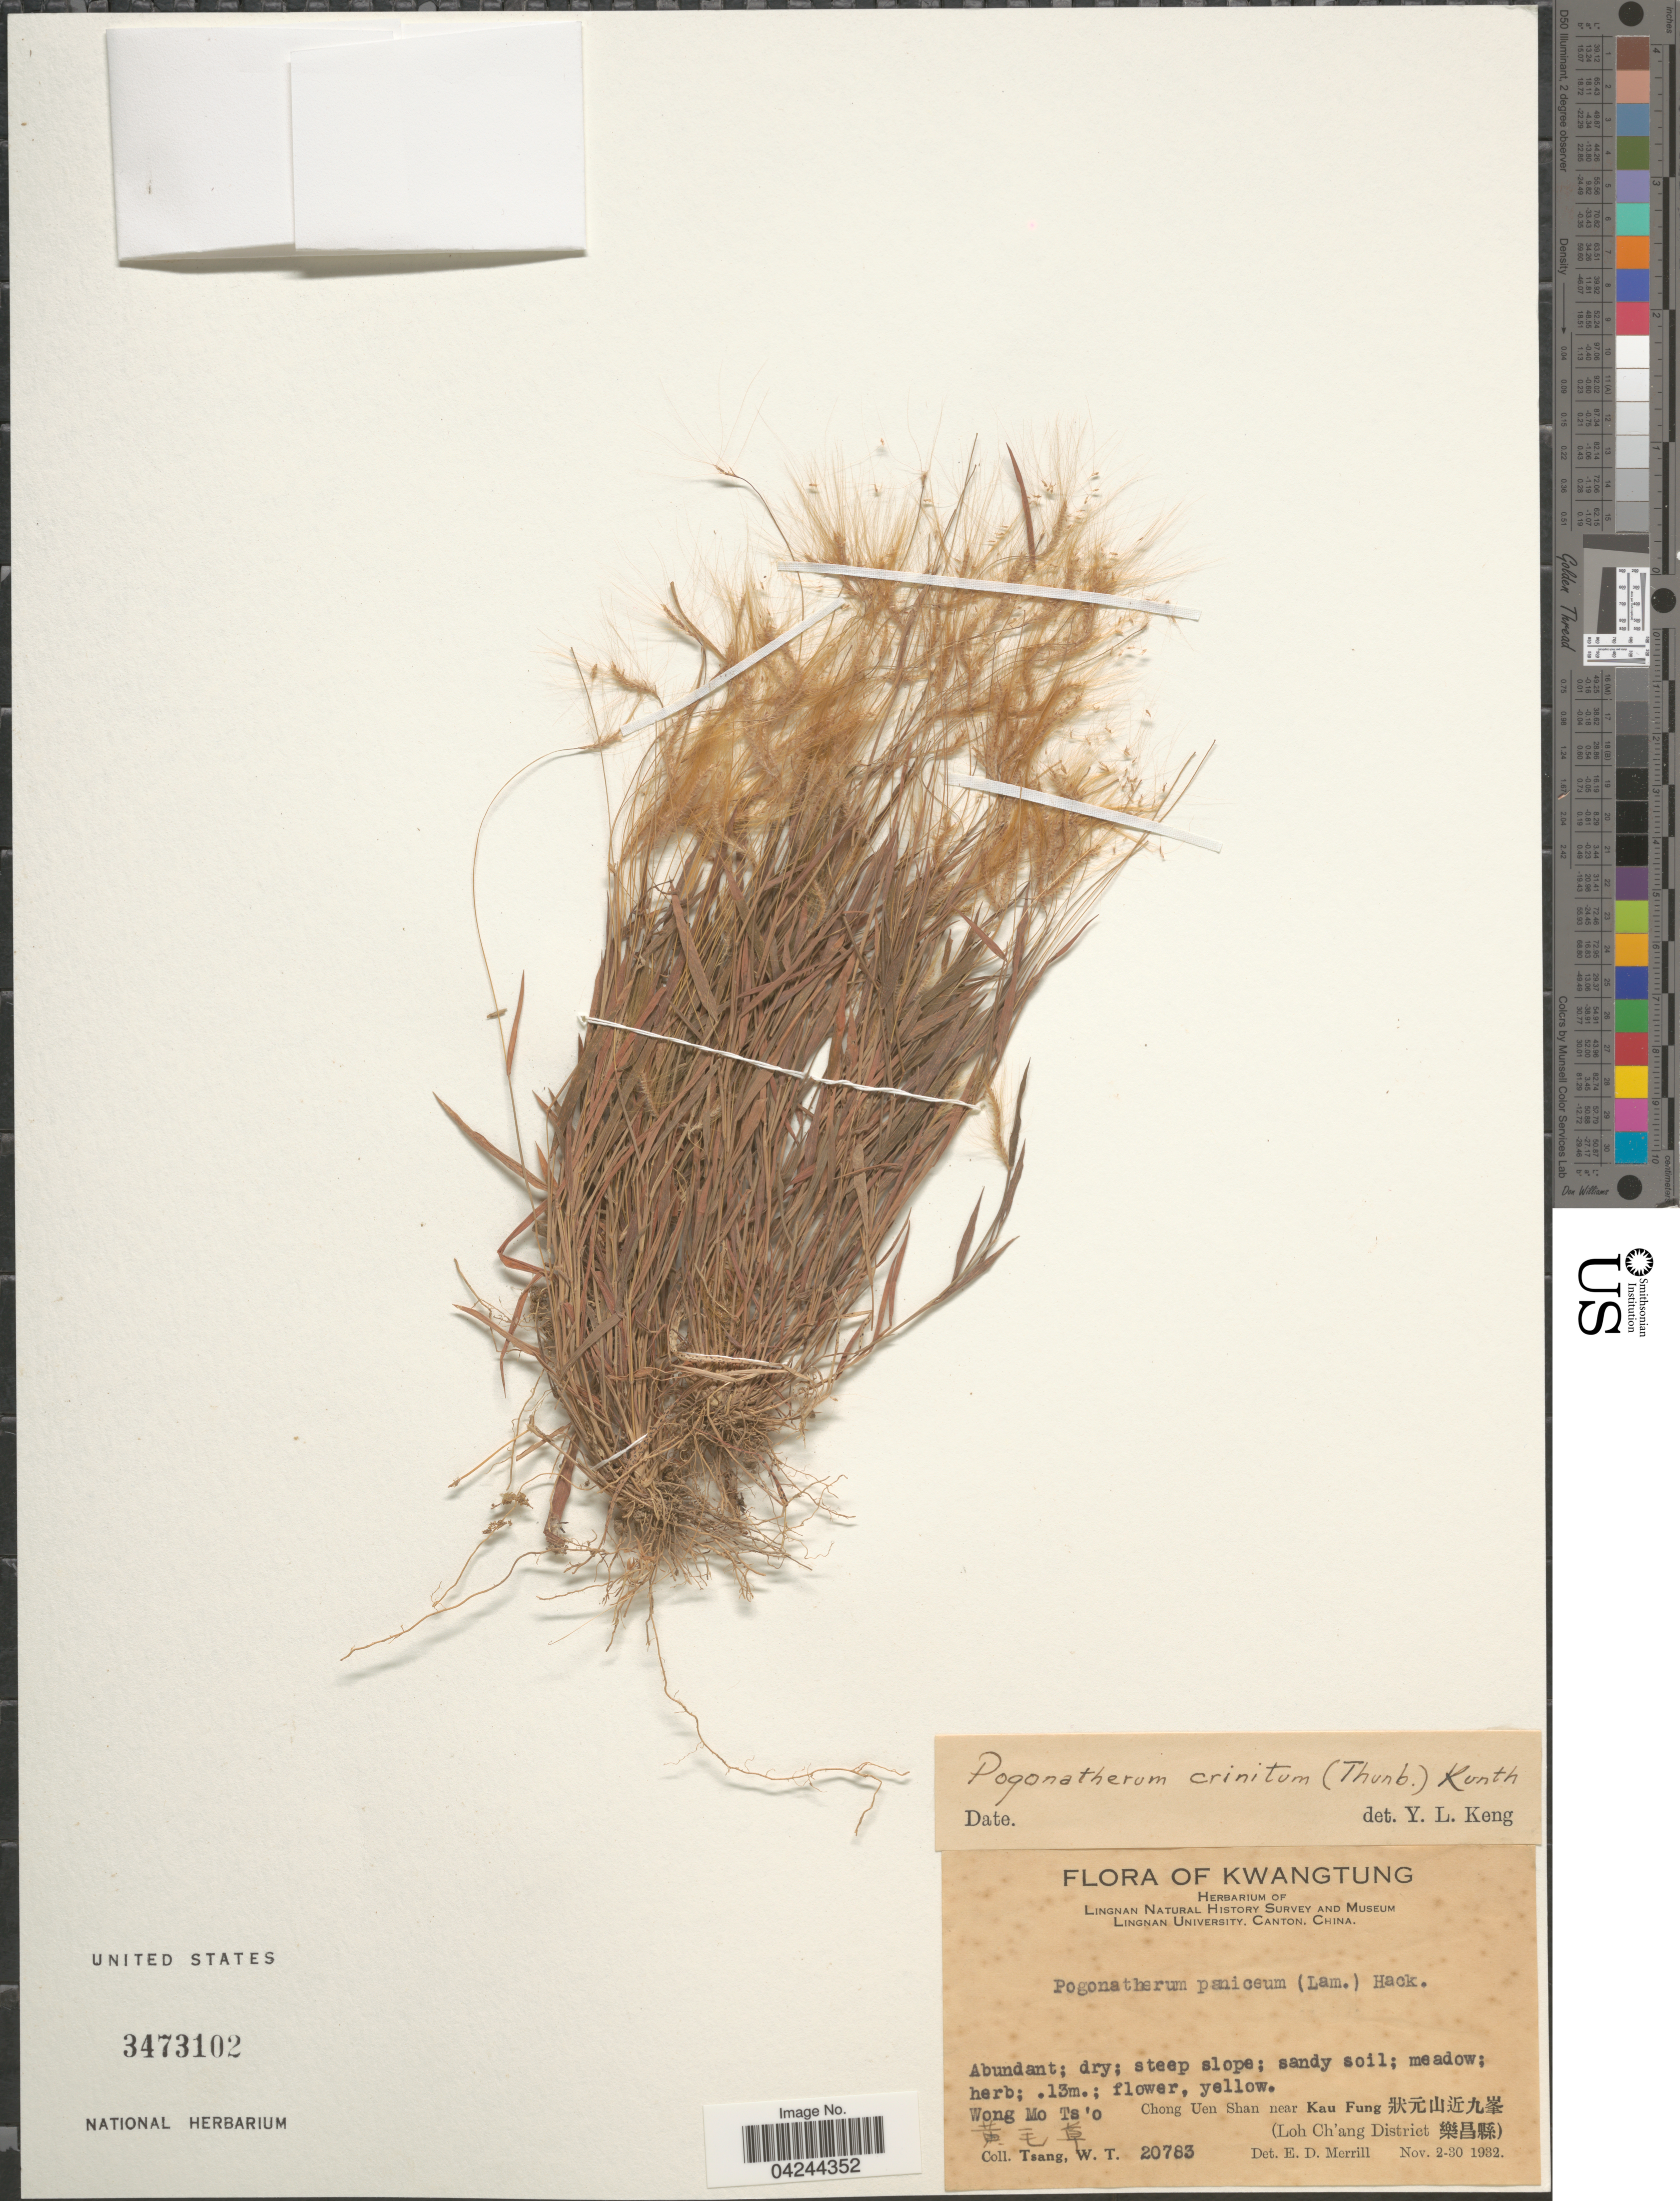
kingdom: Plantae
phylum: Tracheophyta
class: Liliopsida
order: Poales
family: Poaceae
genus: Pogonatherum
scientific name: Pogonatherum crinitum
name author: (Thunb.) Kunth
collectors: W. T. Tsang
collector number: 20783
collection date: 1932-11-02/1932-11-30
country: China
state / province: Guangdong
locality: Kwangtung. Lingnan Natural History Survey and Museum Lingnan University. Wong Mo Ts'o [Foreign script]. Chong Uen Shan near Kau Fung [Foreign script] (Loh Ch'ang District [Foreign script]).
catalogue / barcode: US 3473102